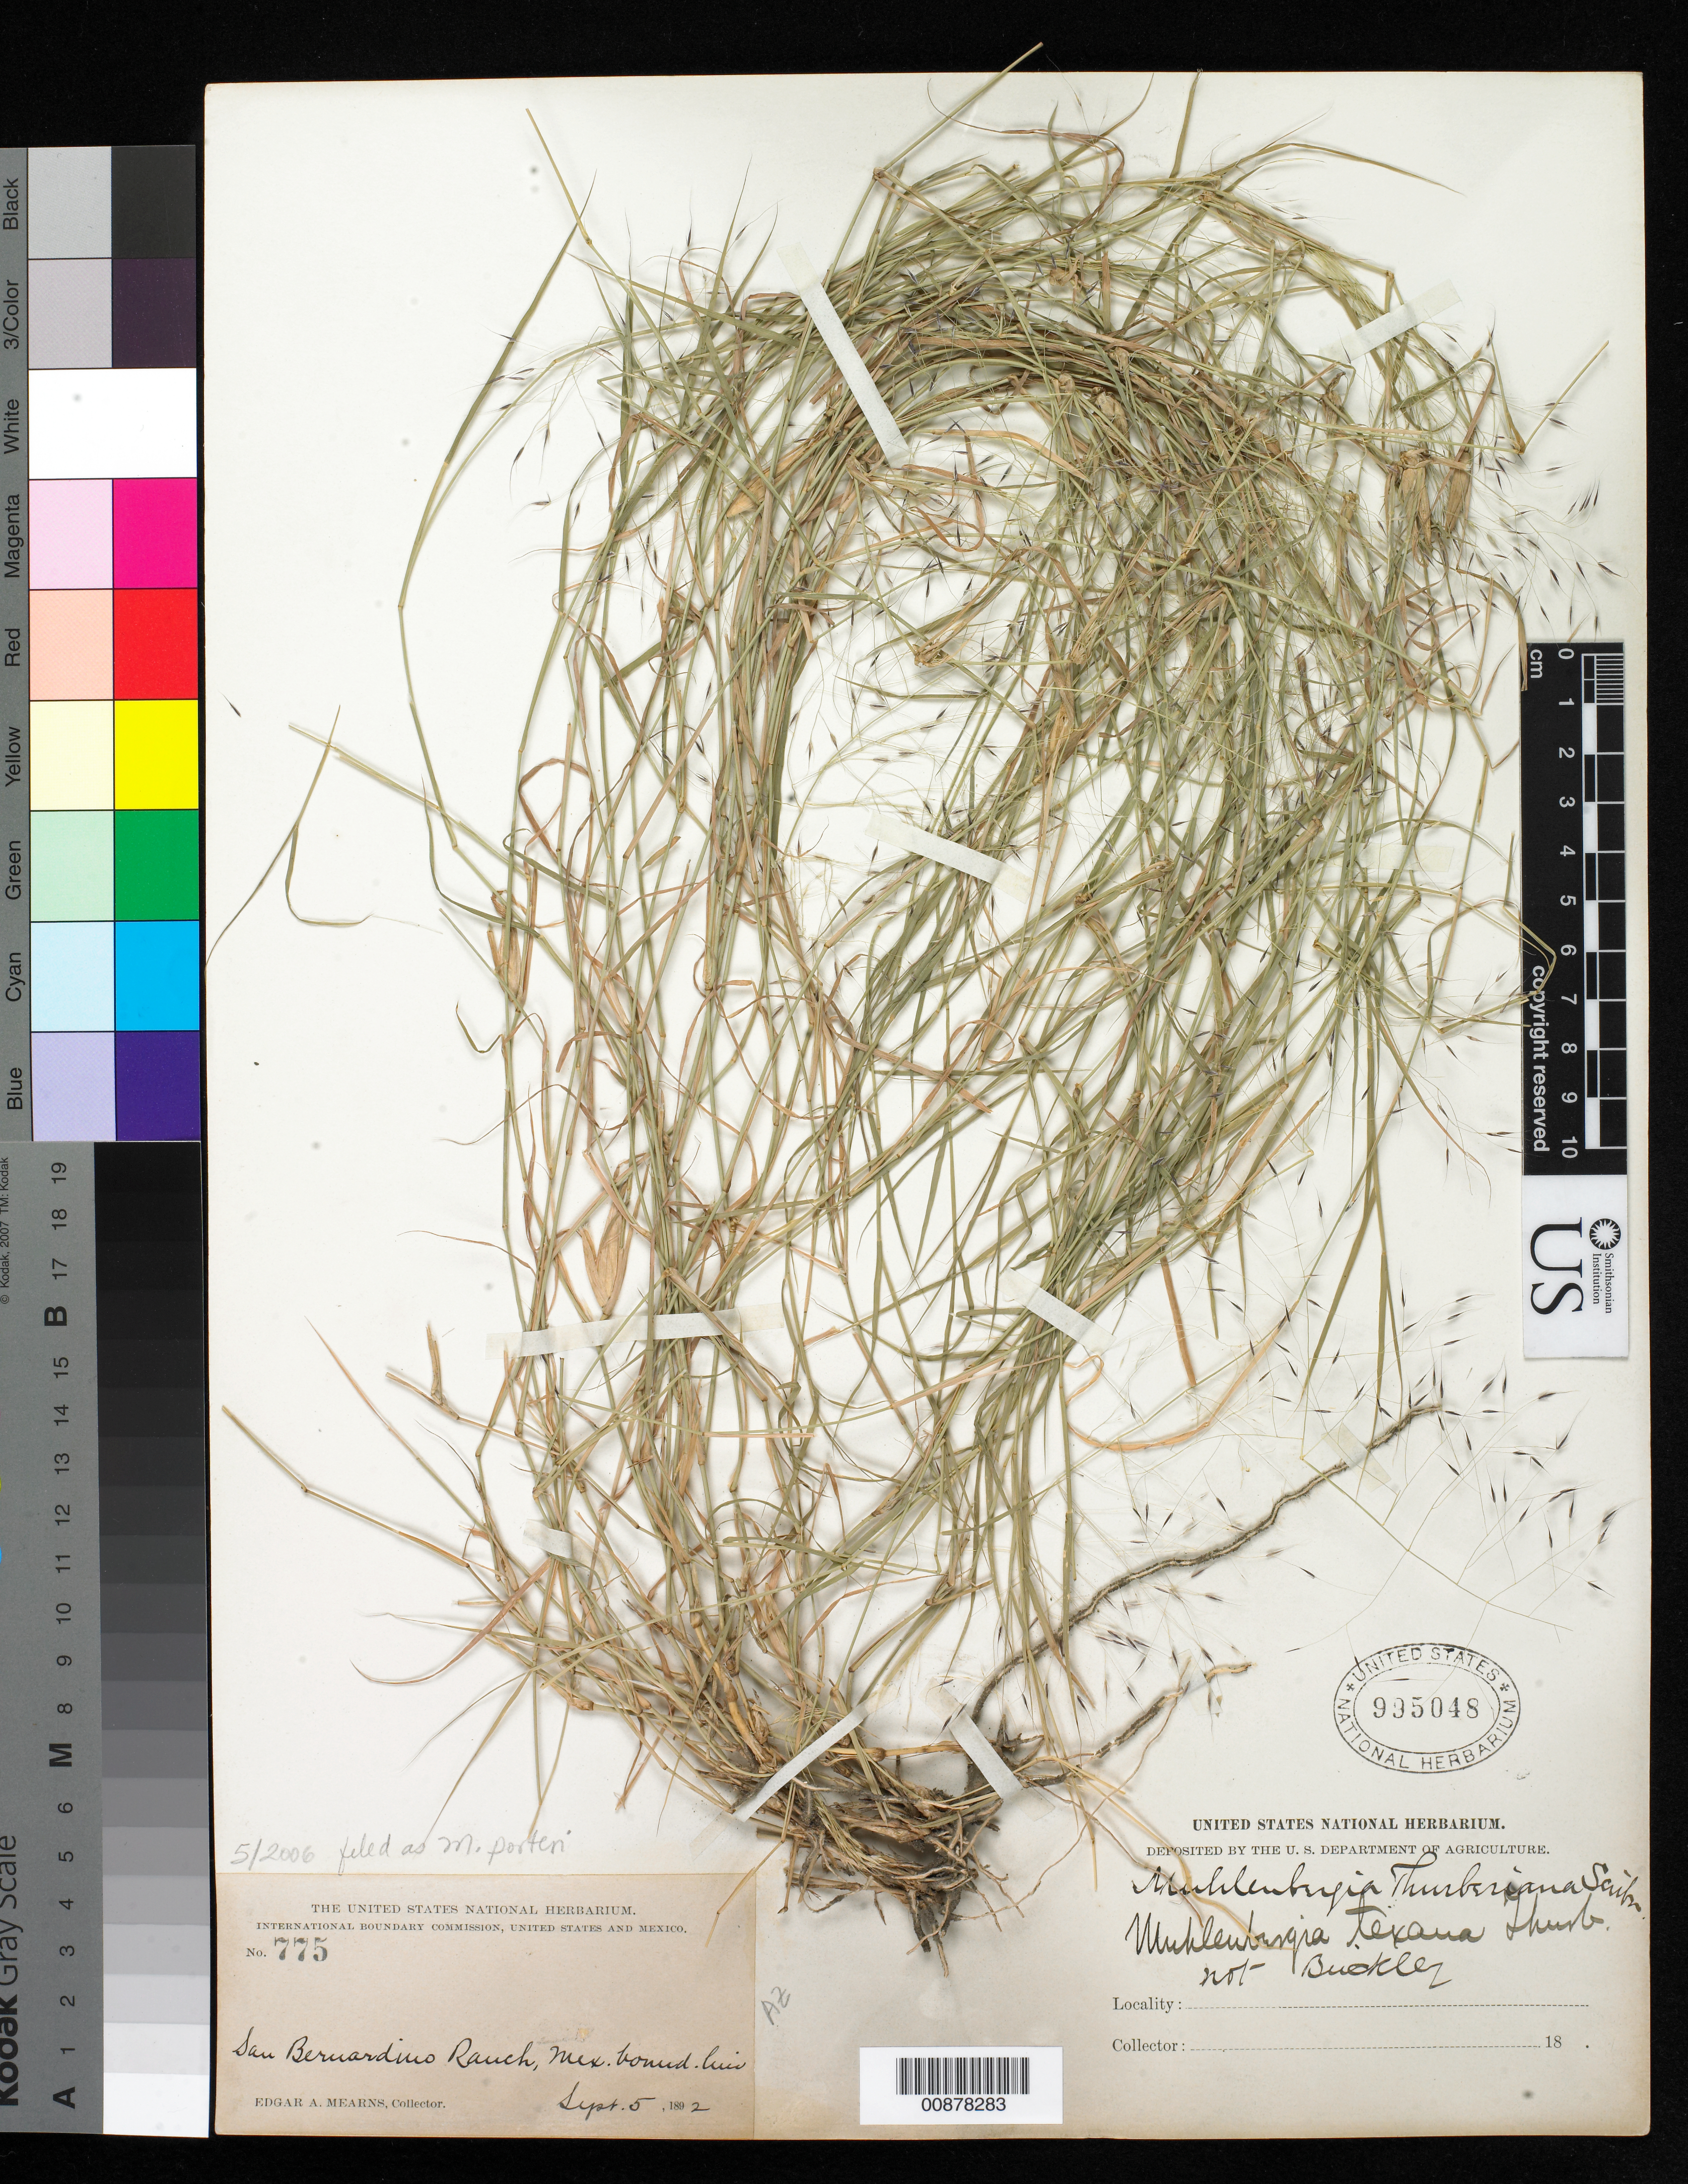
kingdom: Plantae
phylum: Tracheophyta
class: Liliopsida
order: Poales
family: Poaceae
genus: Muhlenbergia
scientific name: Muhlenbergia porteri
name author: Scribn. in W.J. Beal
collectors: E. A. Mearns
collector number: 775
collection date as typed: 05 Sep 1892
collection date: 1892-09-05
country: United States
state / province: Arizona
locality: San Bernardino Ranch, Mexican Boundary Line.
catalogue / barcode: US 995048